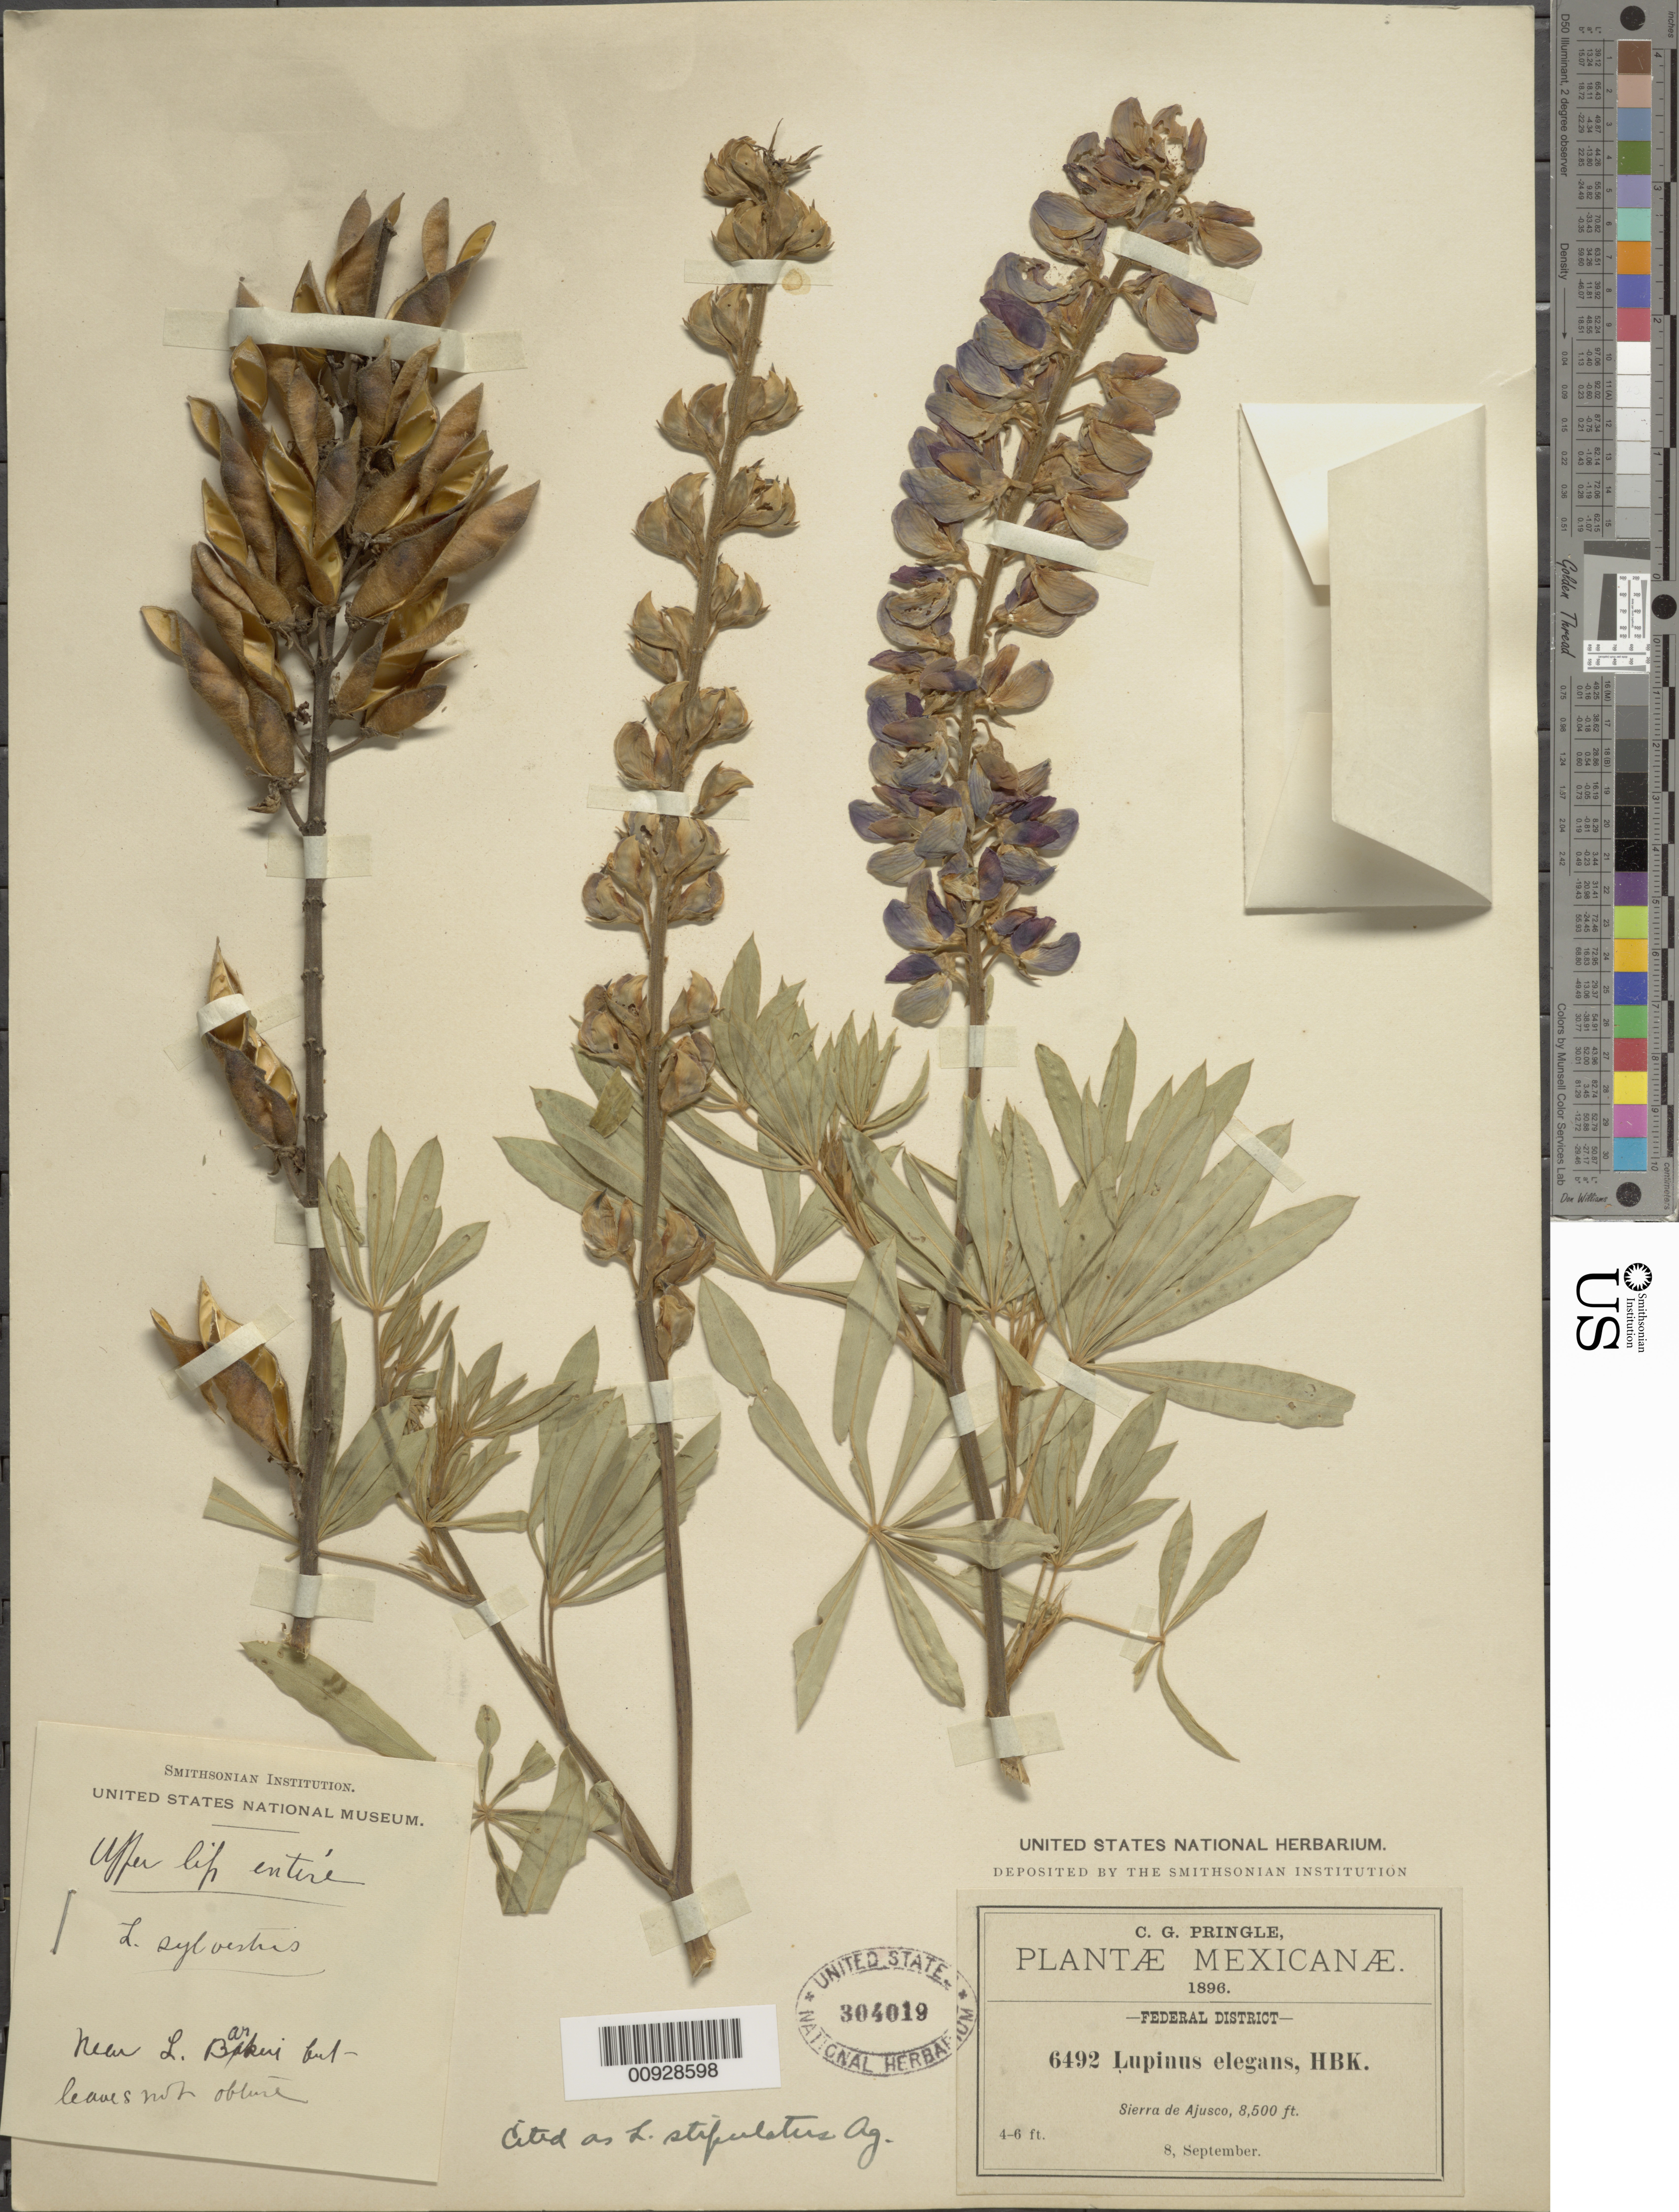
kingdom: Plantae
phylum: Tracheophyta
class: Magnoliopsida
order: Fabales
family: Fabaceae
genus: Lupinus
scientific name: Lupinus stipulatus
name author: J. Agardh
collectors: C. G. Pringle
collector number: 6492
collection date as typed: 08 Sep 1896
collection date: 1896-09-08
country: Mexico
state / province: Distrito Federal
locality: Sierra de Ajusco.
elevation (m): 2591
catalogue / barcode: US 304019